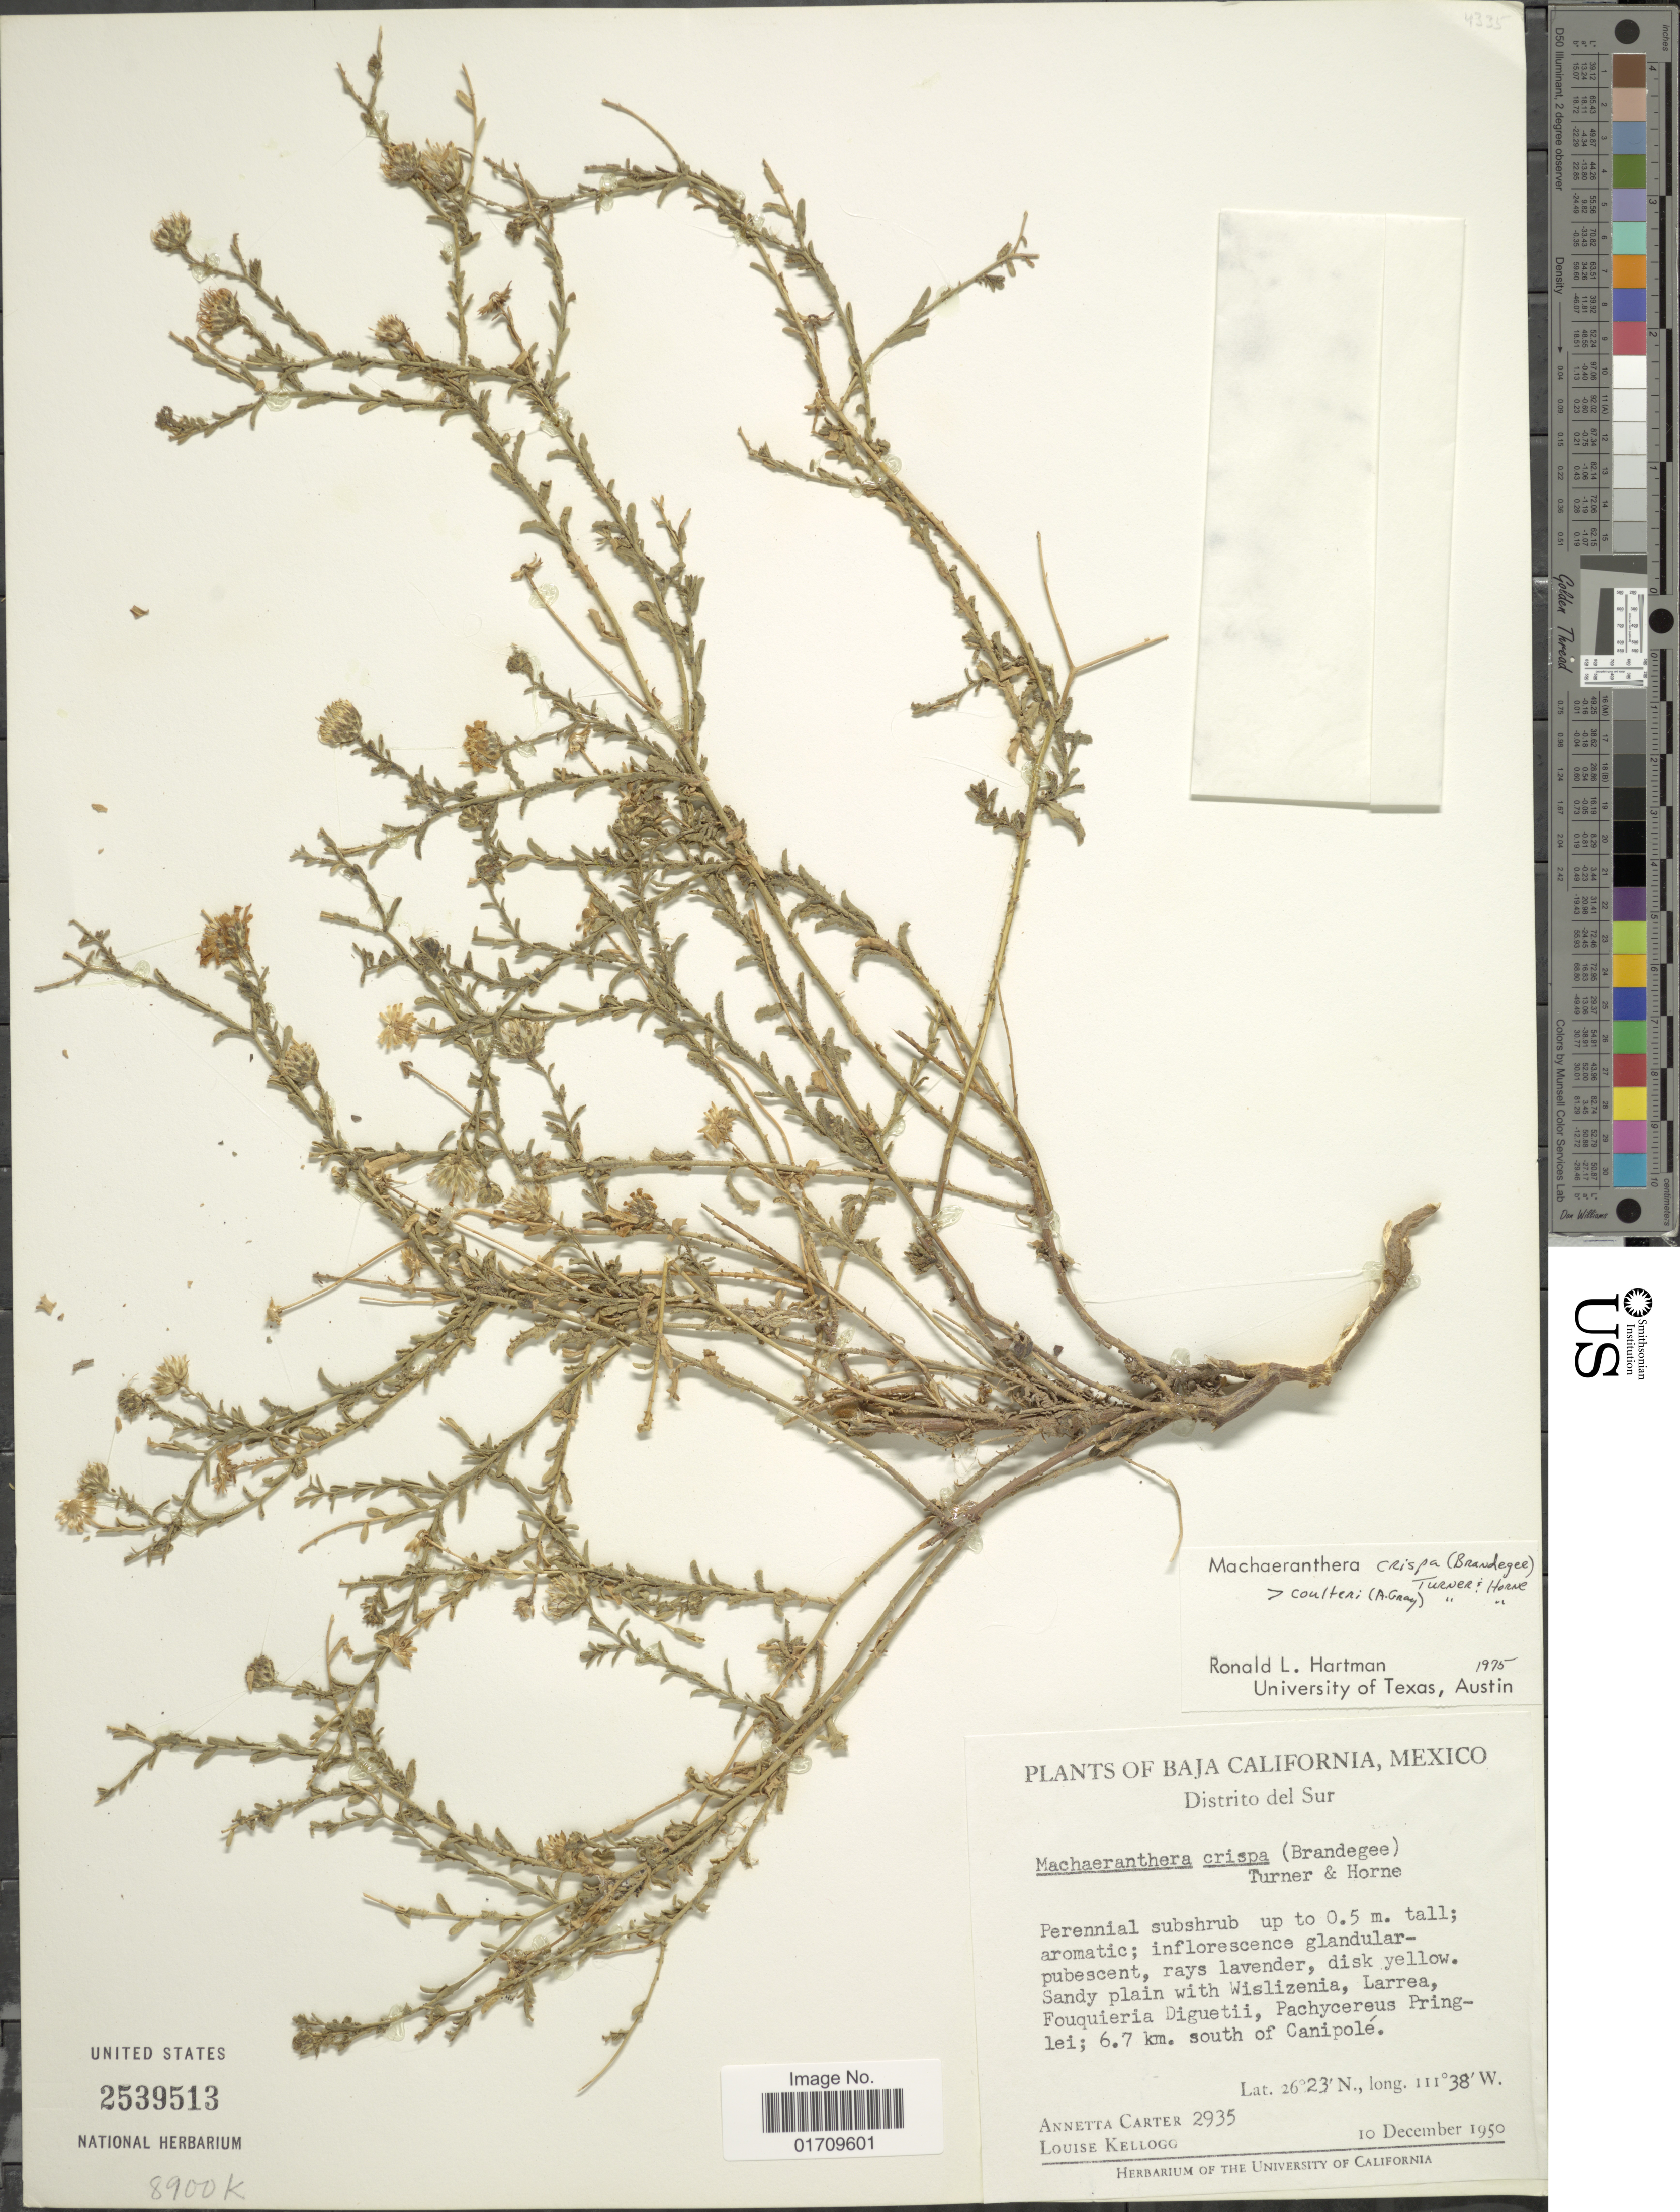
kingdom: Plantae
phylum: Tracheophyta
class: Magnoliopsida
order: Asterales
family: Asteraceae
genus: Machaeranthera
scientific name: Machaeranthera crispa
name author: (Brandegee) B.L. Turner & D.B. Horne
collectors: A. M. Carter & L. Kellogg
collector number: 2935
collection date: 1950-12-10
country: Mexico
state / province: Baja California Sur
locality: Distrito del Sur, 6.7 km south of Canipole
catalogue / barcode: US 2539513